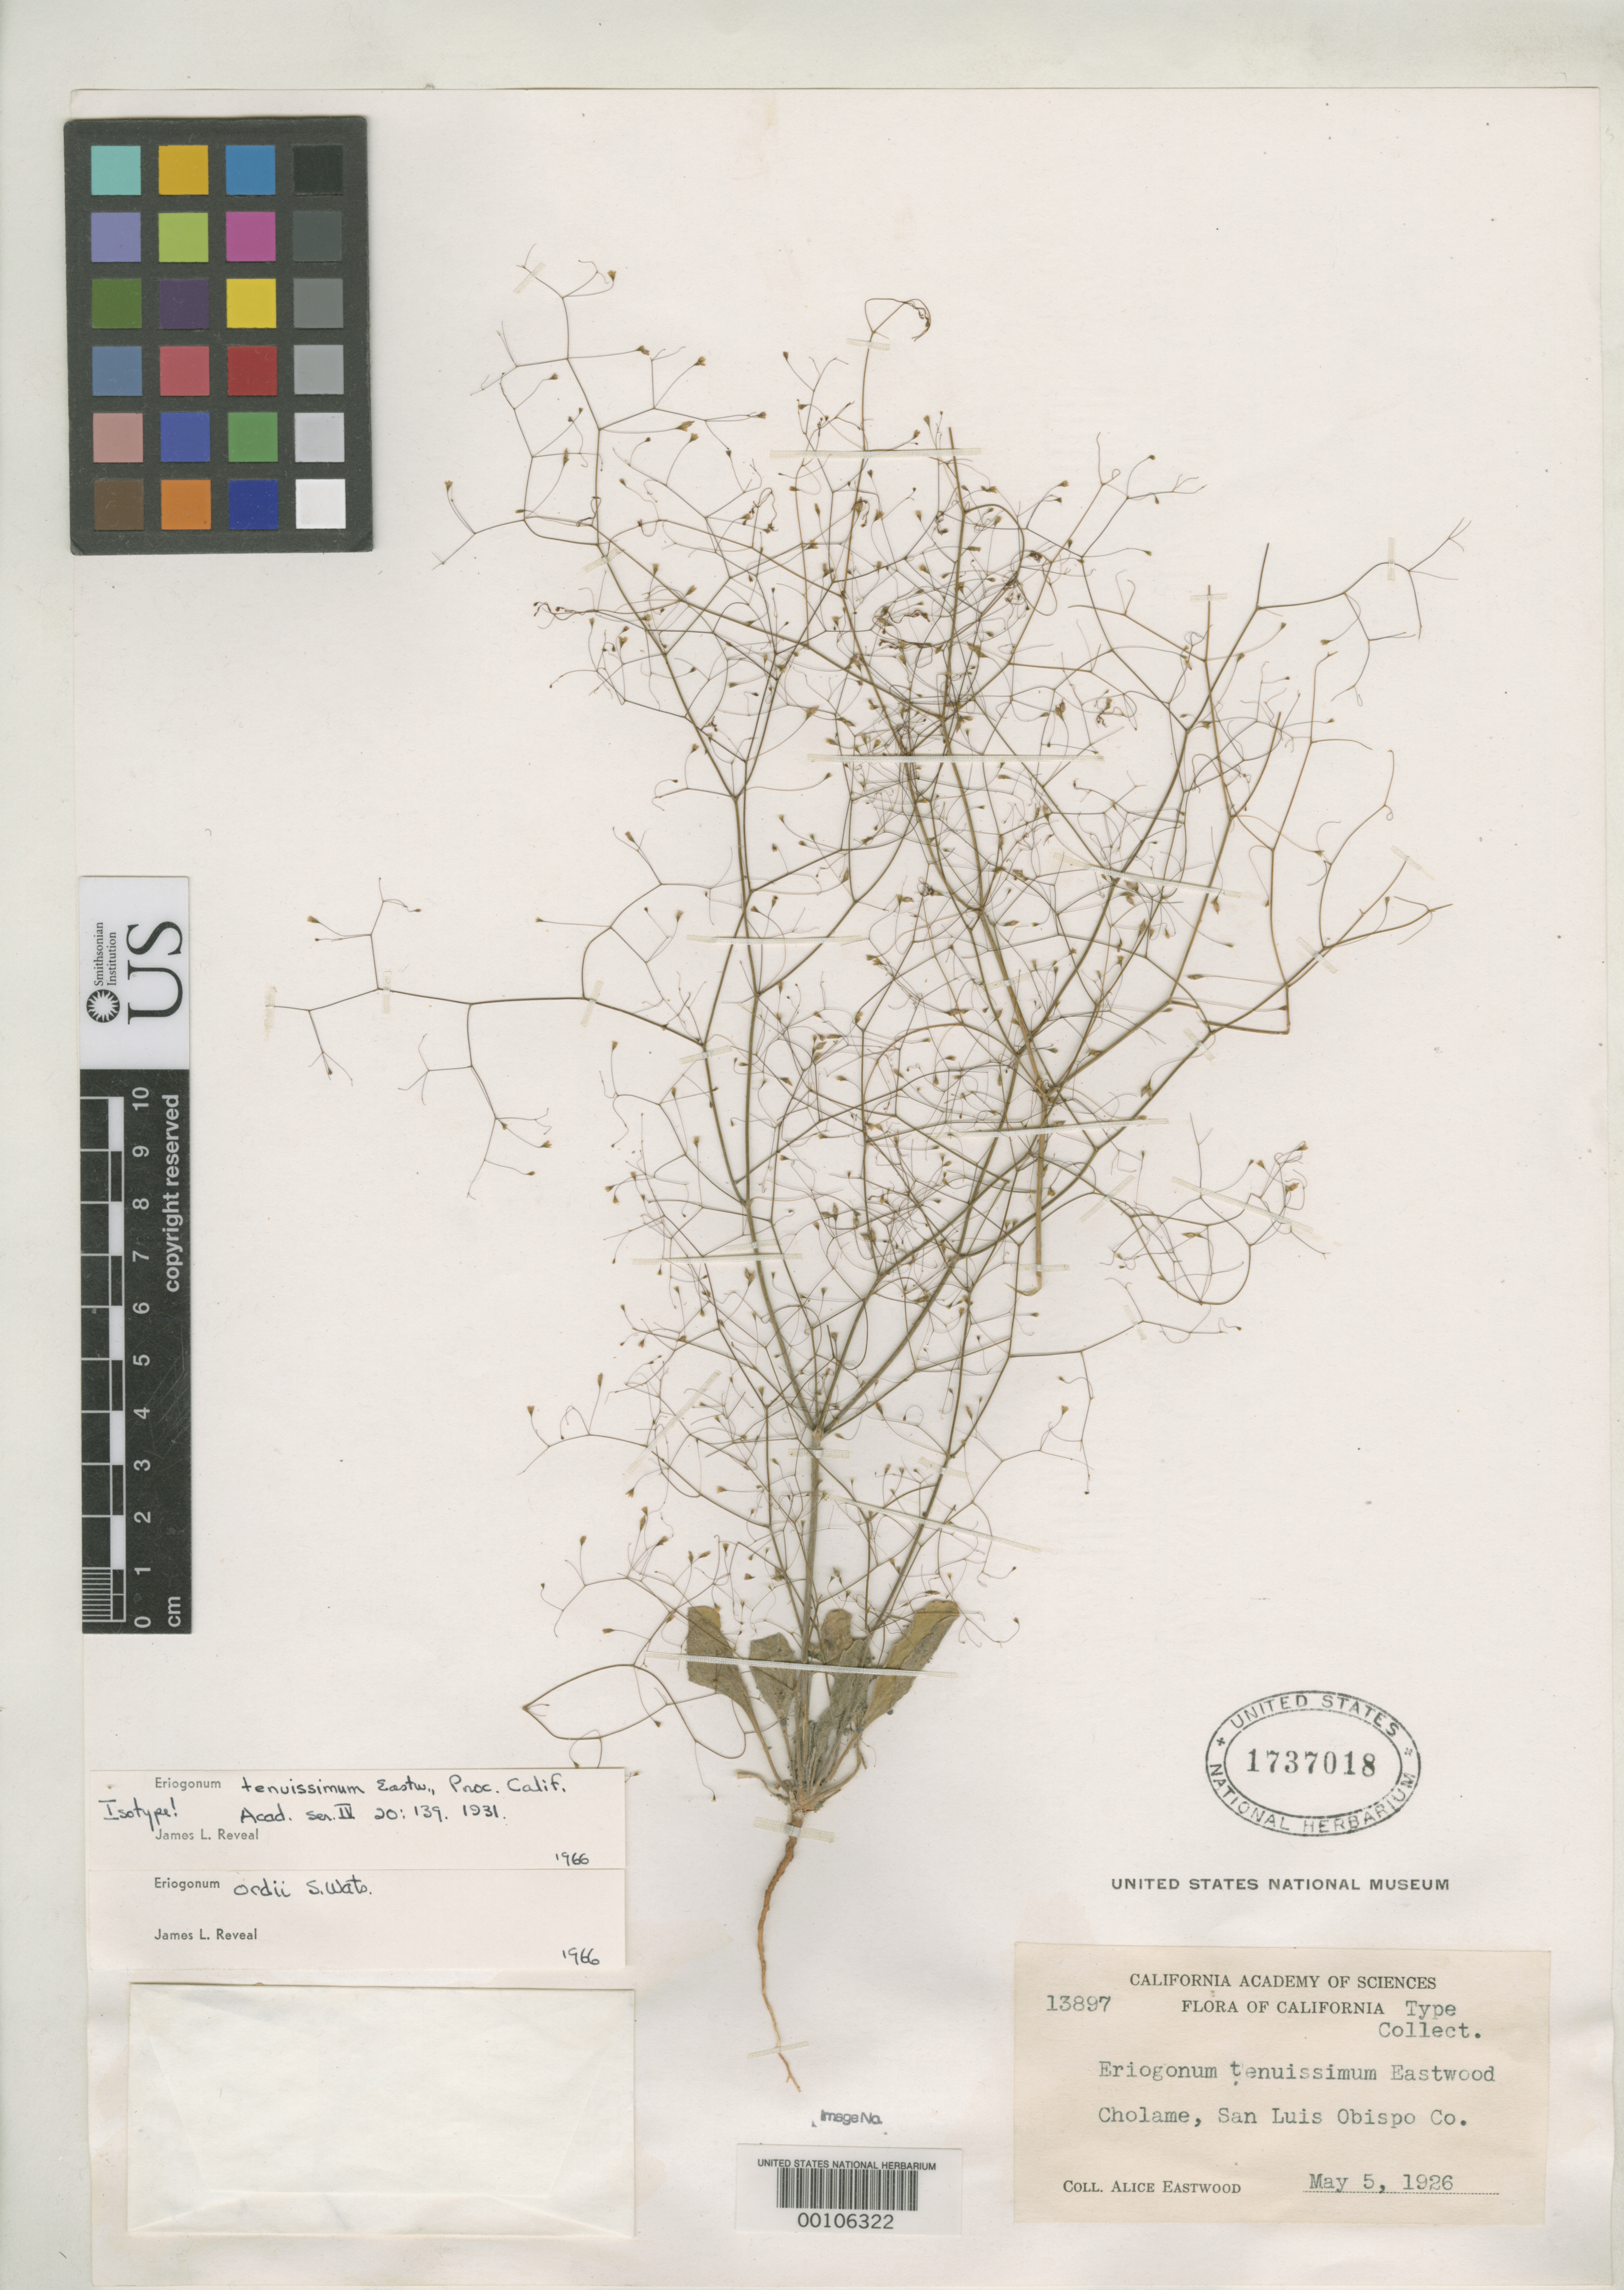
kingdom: Plantae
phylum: Tracheophyta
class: Magnoliopsida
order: Caryophyllales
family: Polygonaceae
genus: Eriogonum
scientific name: Eriogonum tenuissimum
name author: Eastw.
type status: Isotype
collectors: A. Eastwood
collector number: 13897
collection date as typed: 05 May 1926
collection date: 1926-05-05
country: United States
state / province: California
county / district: San Luis Obispo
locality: Cholame.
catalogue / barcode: US 1737018